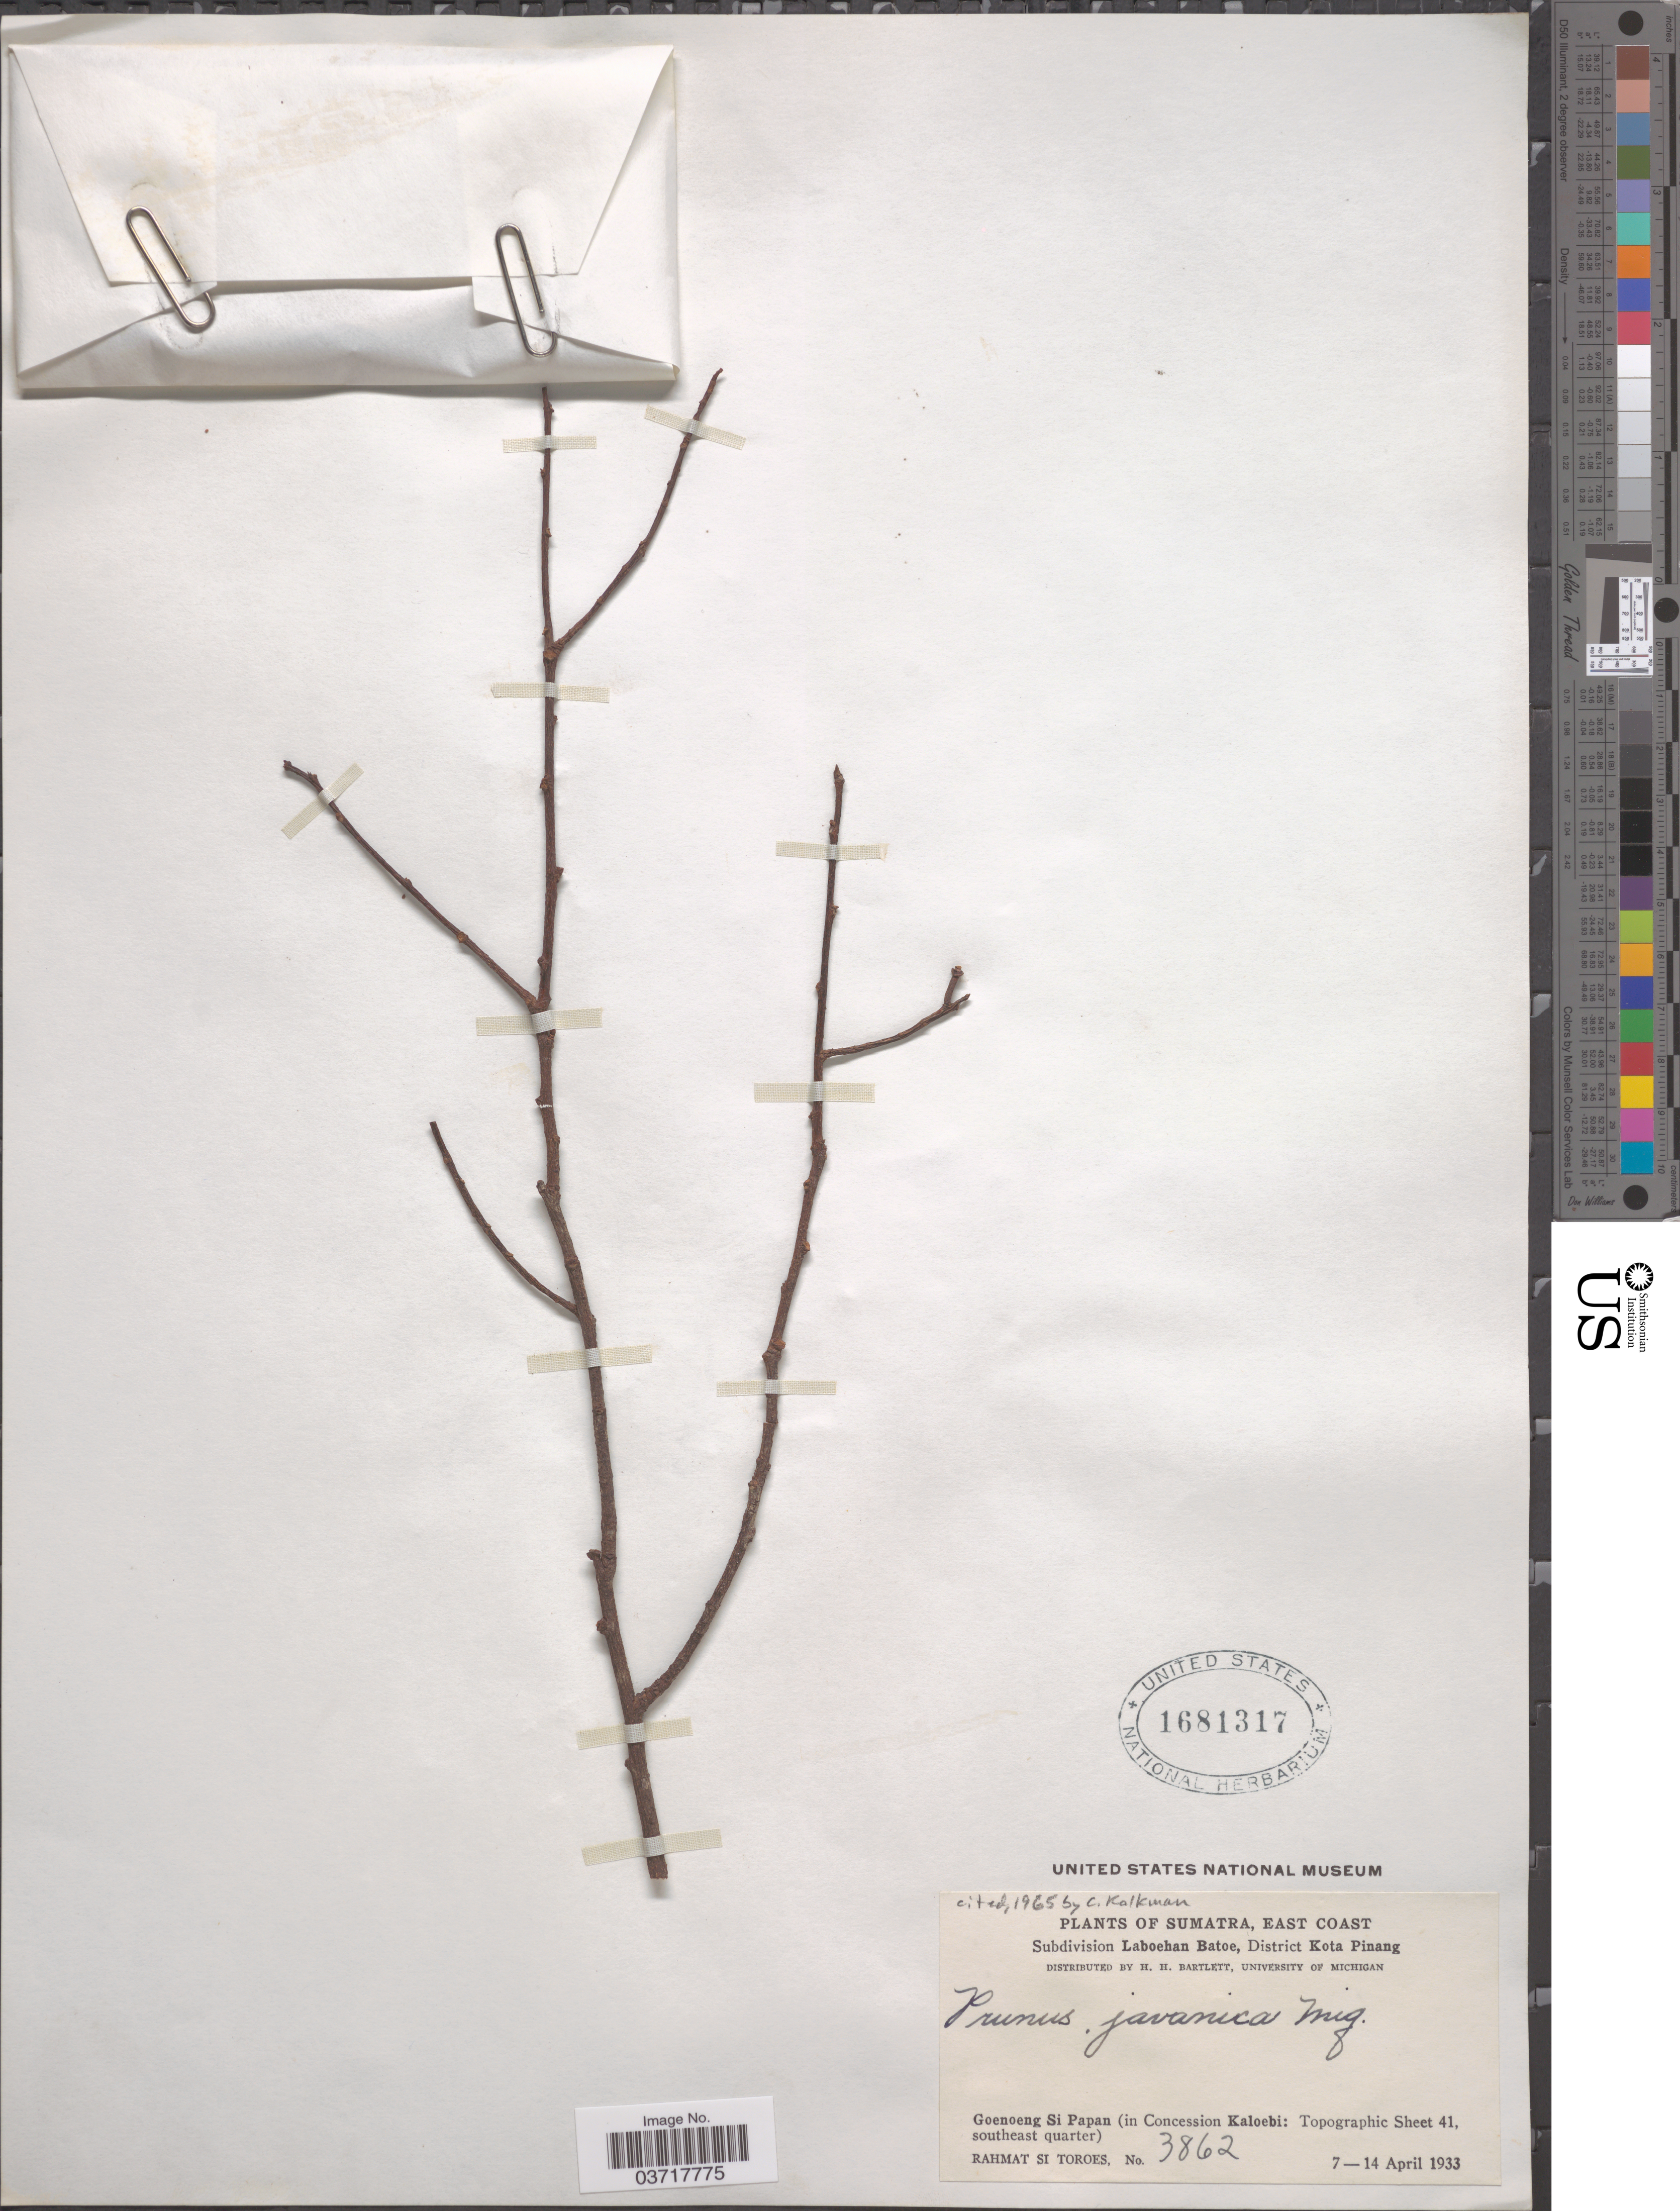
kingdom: Plantae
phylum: Tracheophyta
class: Magnoliopsida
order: Rosales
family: Rosaceae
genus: Prunus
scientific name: Prunus javanica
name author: (Teijsm. & Binn.) Miq.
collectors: Rahmat Si Boeea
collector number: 3862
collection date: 1933-04-07/1933-04-14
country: Indonesia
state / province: Sumatra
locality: East Coast. Subdivision Laboehan Batoe, District Kota Pinang. Goenoeng Si Papan (in Concession Kaloebi: Topographic Sheet 41, southeast quarter).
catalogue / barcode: US 1681317